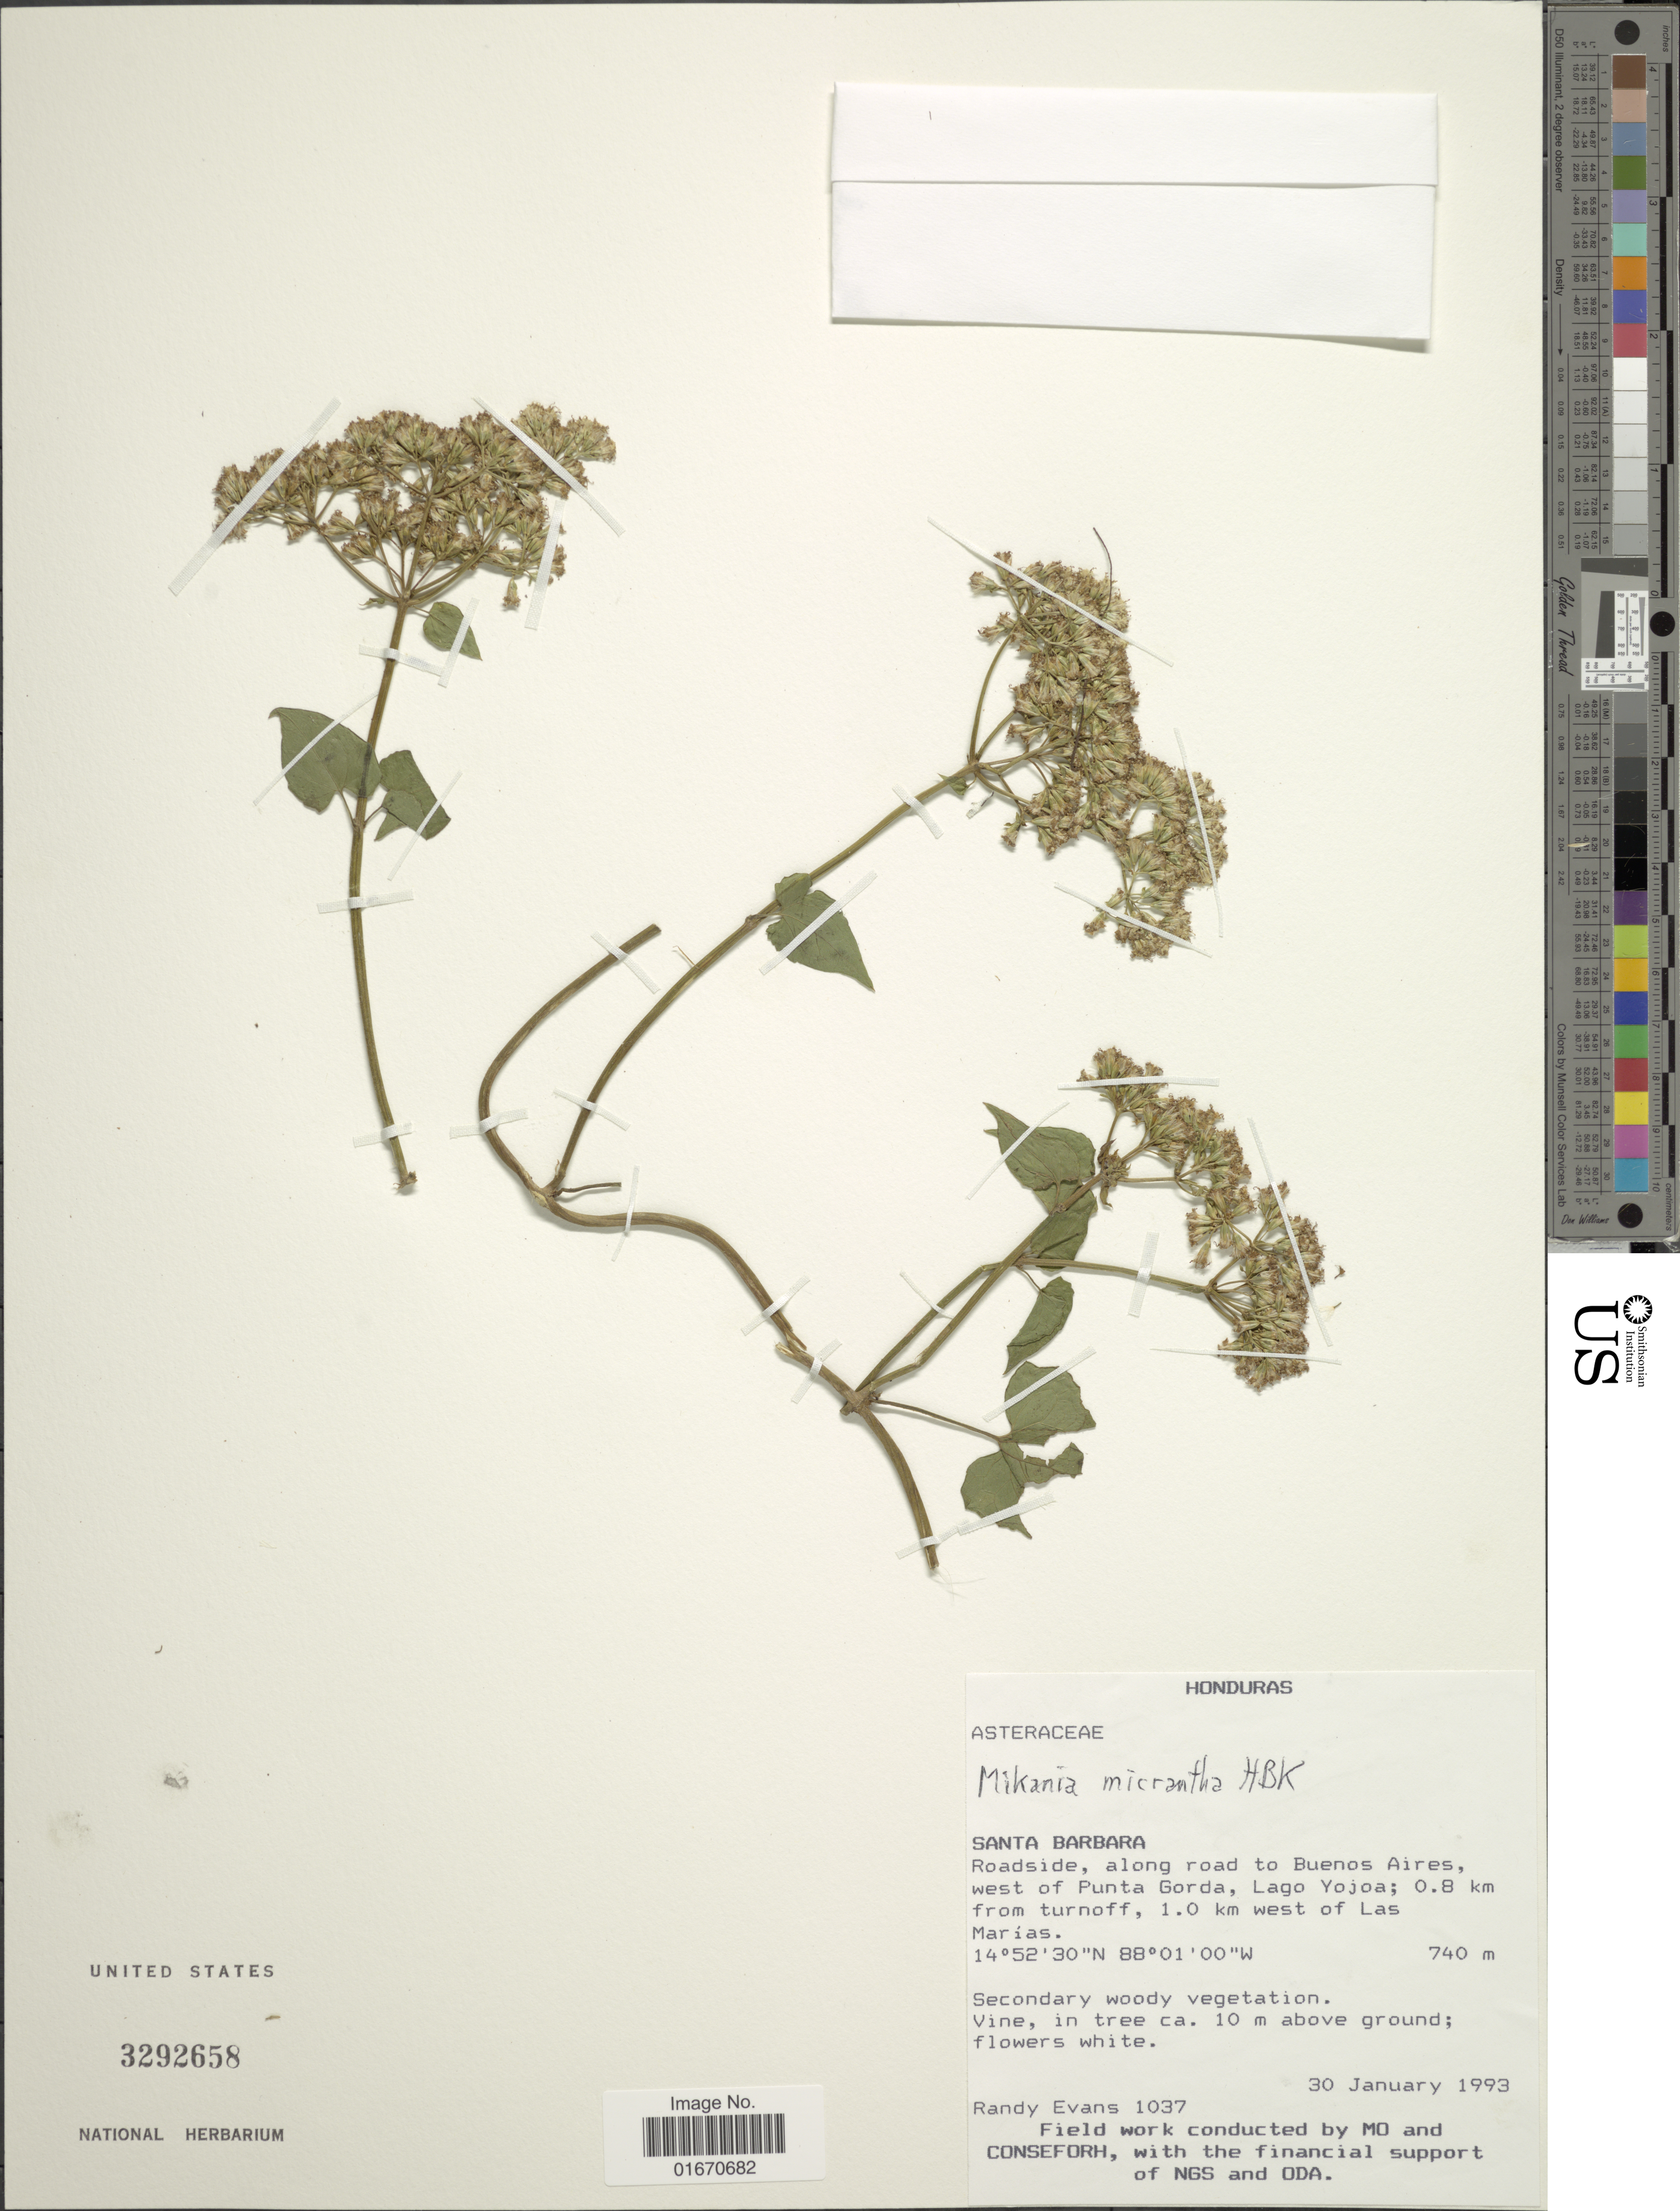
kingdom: Plantae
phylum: Tracheophyta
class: Magnoliopsida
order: Asterales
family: Asteraceae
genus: Mikania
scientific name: Mikania micrantha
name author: Kunth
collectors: R. Evans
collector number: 1037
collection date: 1993-01-30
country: Honduras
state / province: Santa Bárbara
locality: Roadside along orad to Buenos Aires, west of Punta Gorda, Lago Yojoa, 0.8 km from turnoff, 1.0 km west of Las Marias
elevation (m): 740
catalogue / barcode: US 3292658